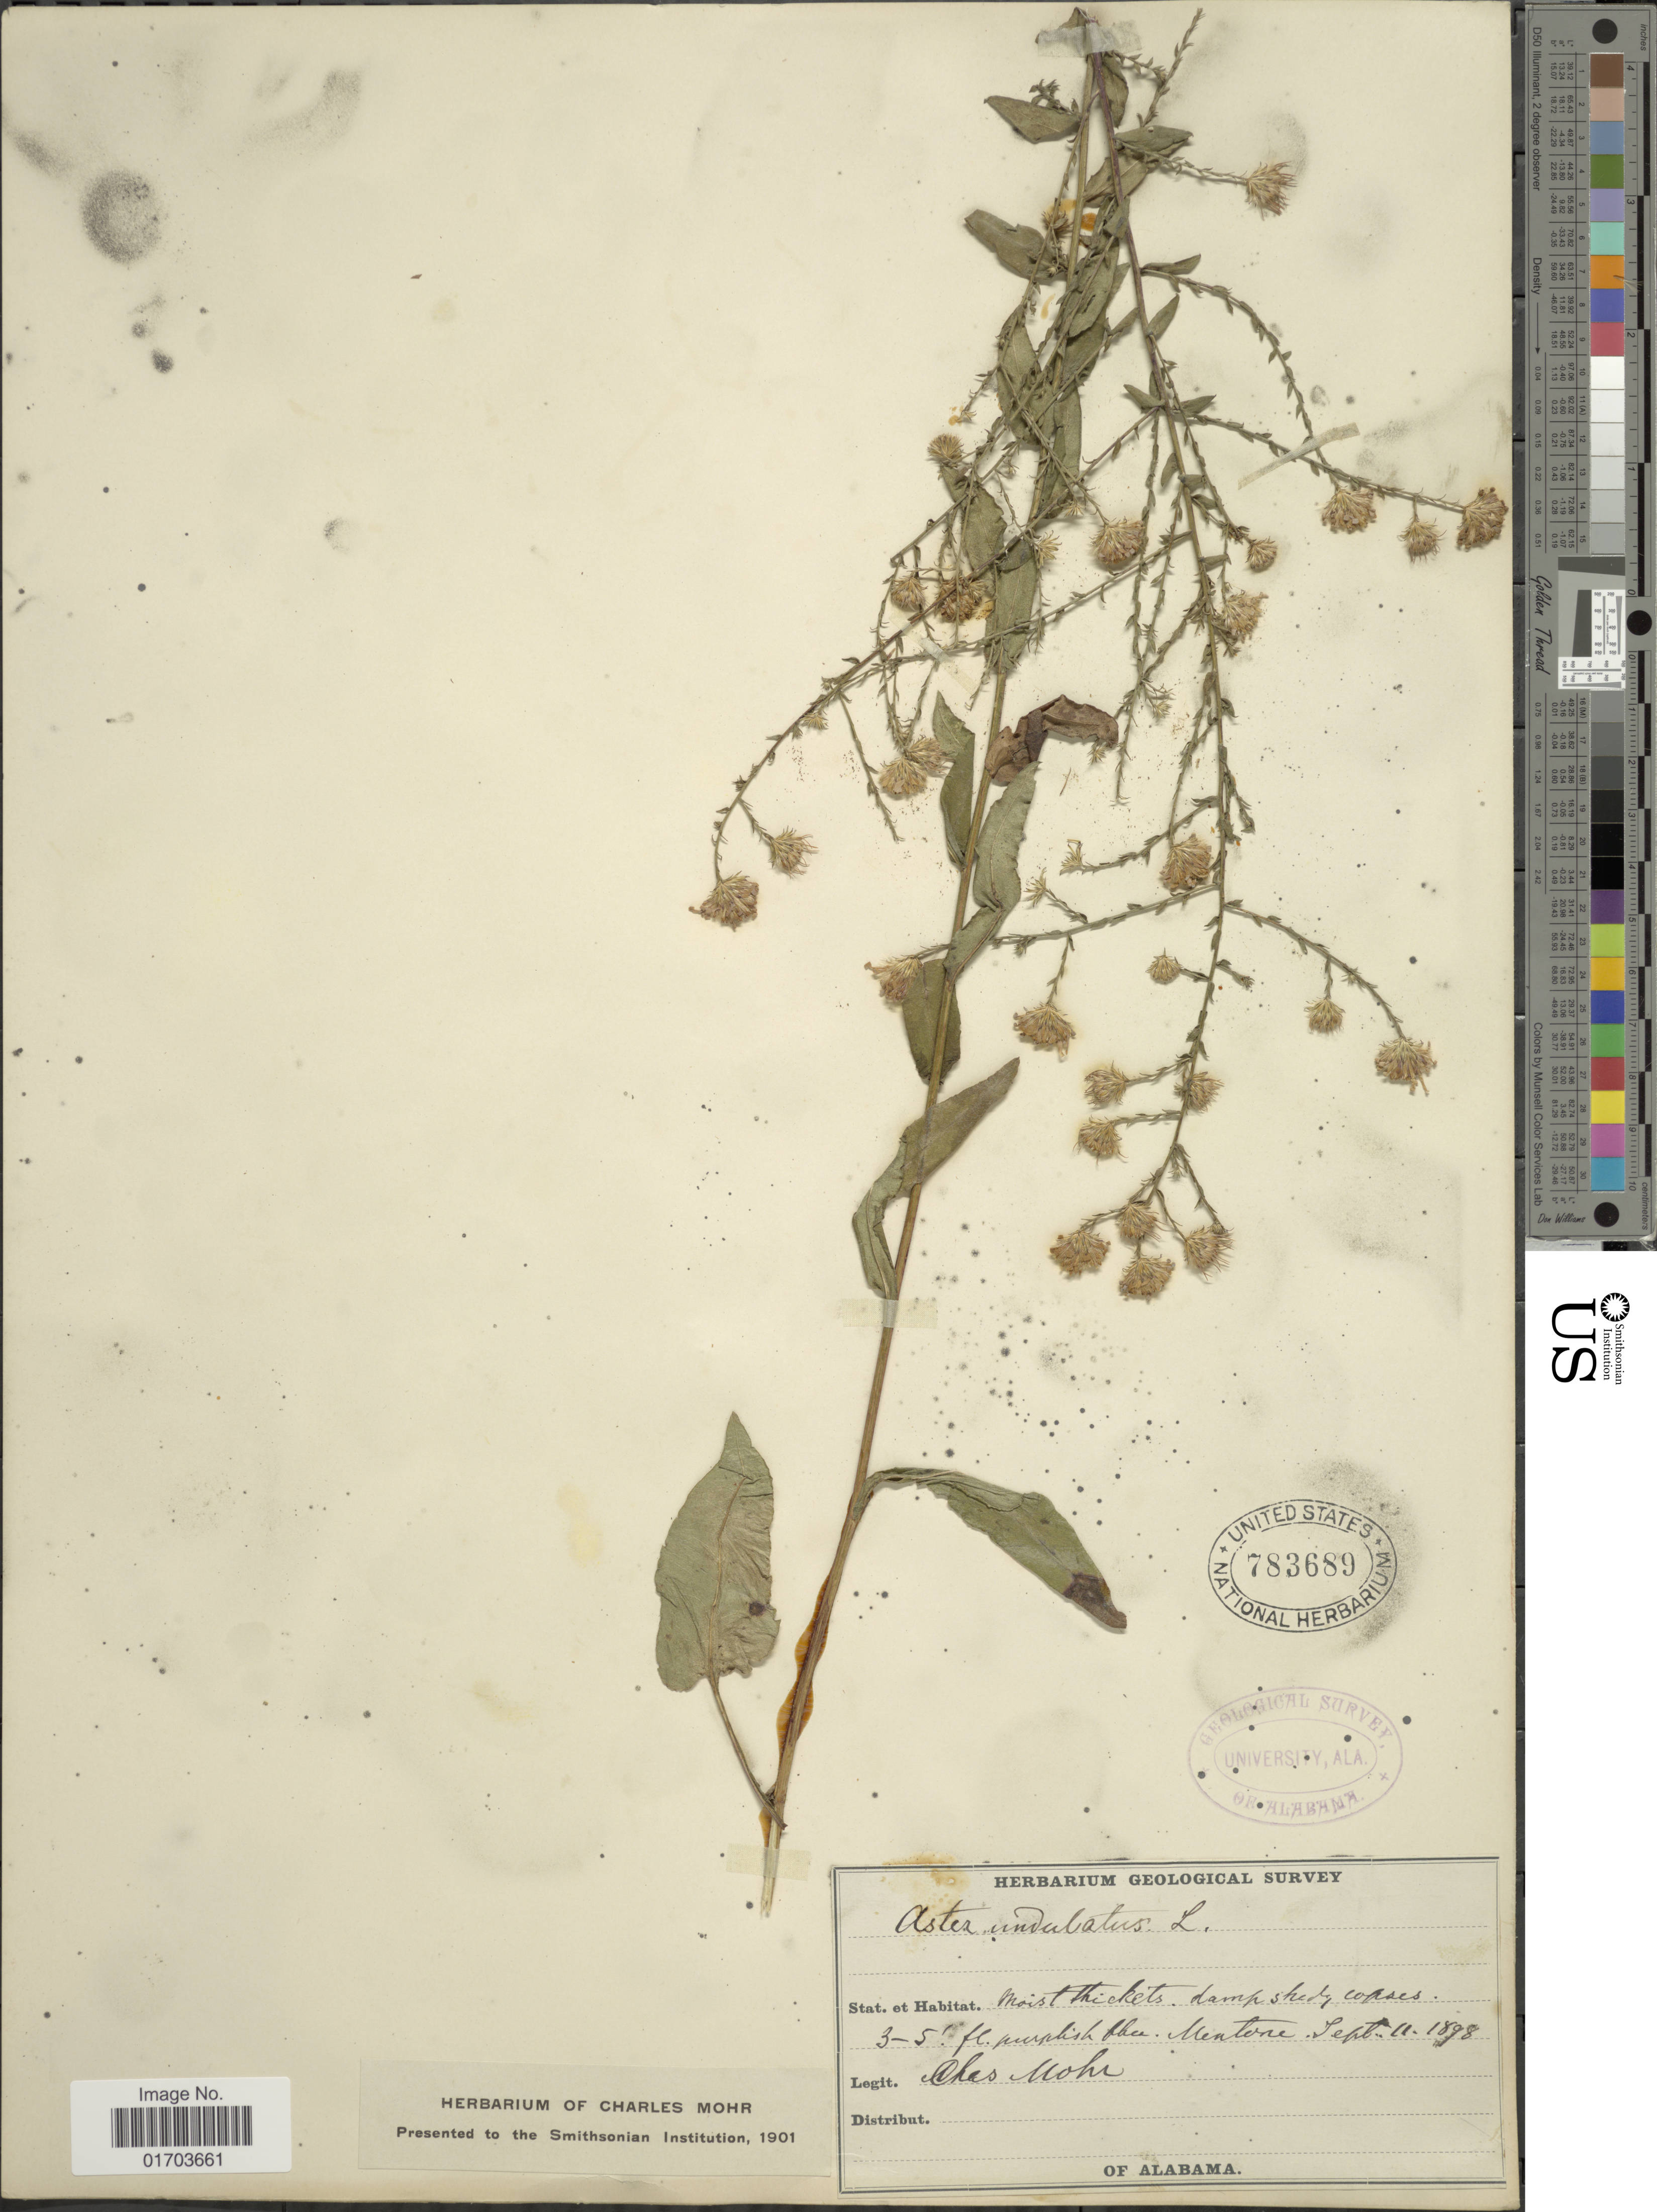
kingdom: Plantae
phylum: Tracheophyta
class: Magnoliopsida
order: Asterales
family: Asteraceae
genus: Symphyotrichum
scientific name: Symphyotrichum undulatum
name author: (L.) G.L. Nesom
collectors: C. T. Mohr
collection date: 1898-09-11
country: United States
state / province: Alabama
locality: Moist thickets damp shady copses, Mentone.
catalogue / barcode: US 783689